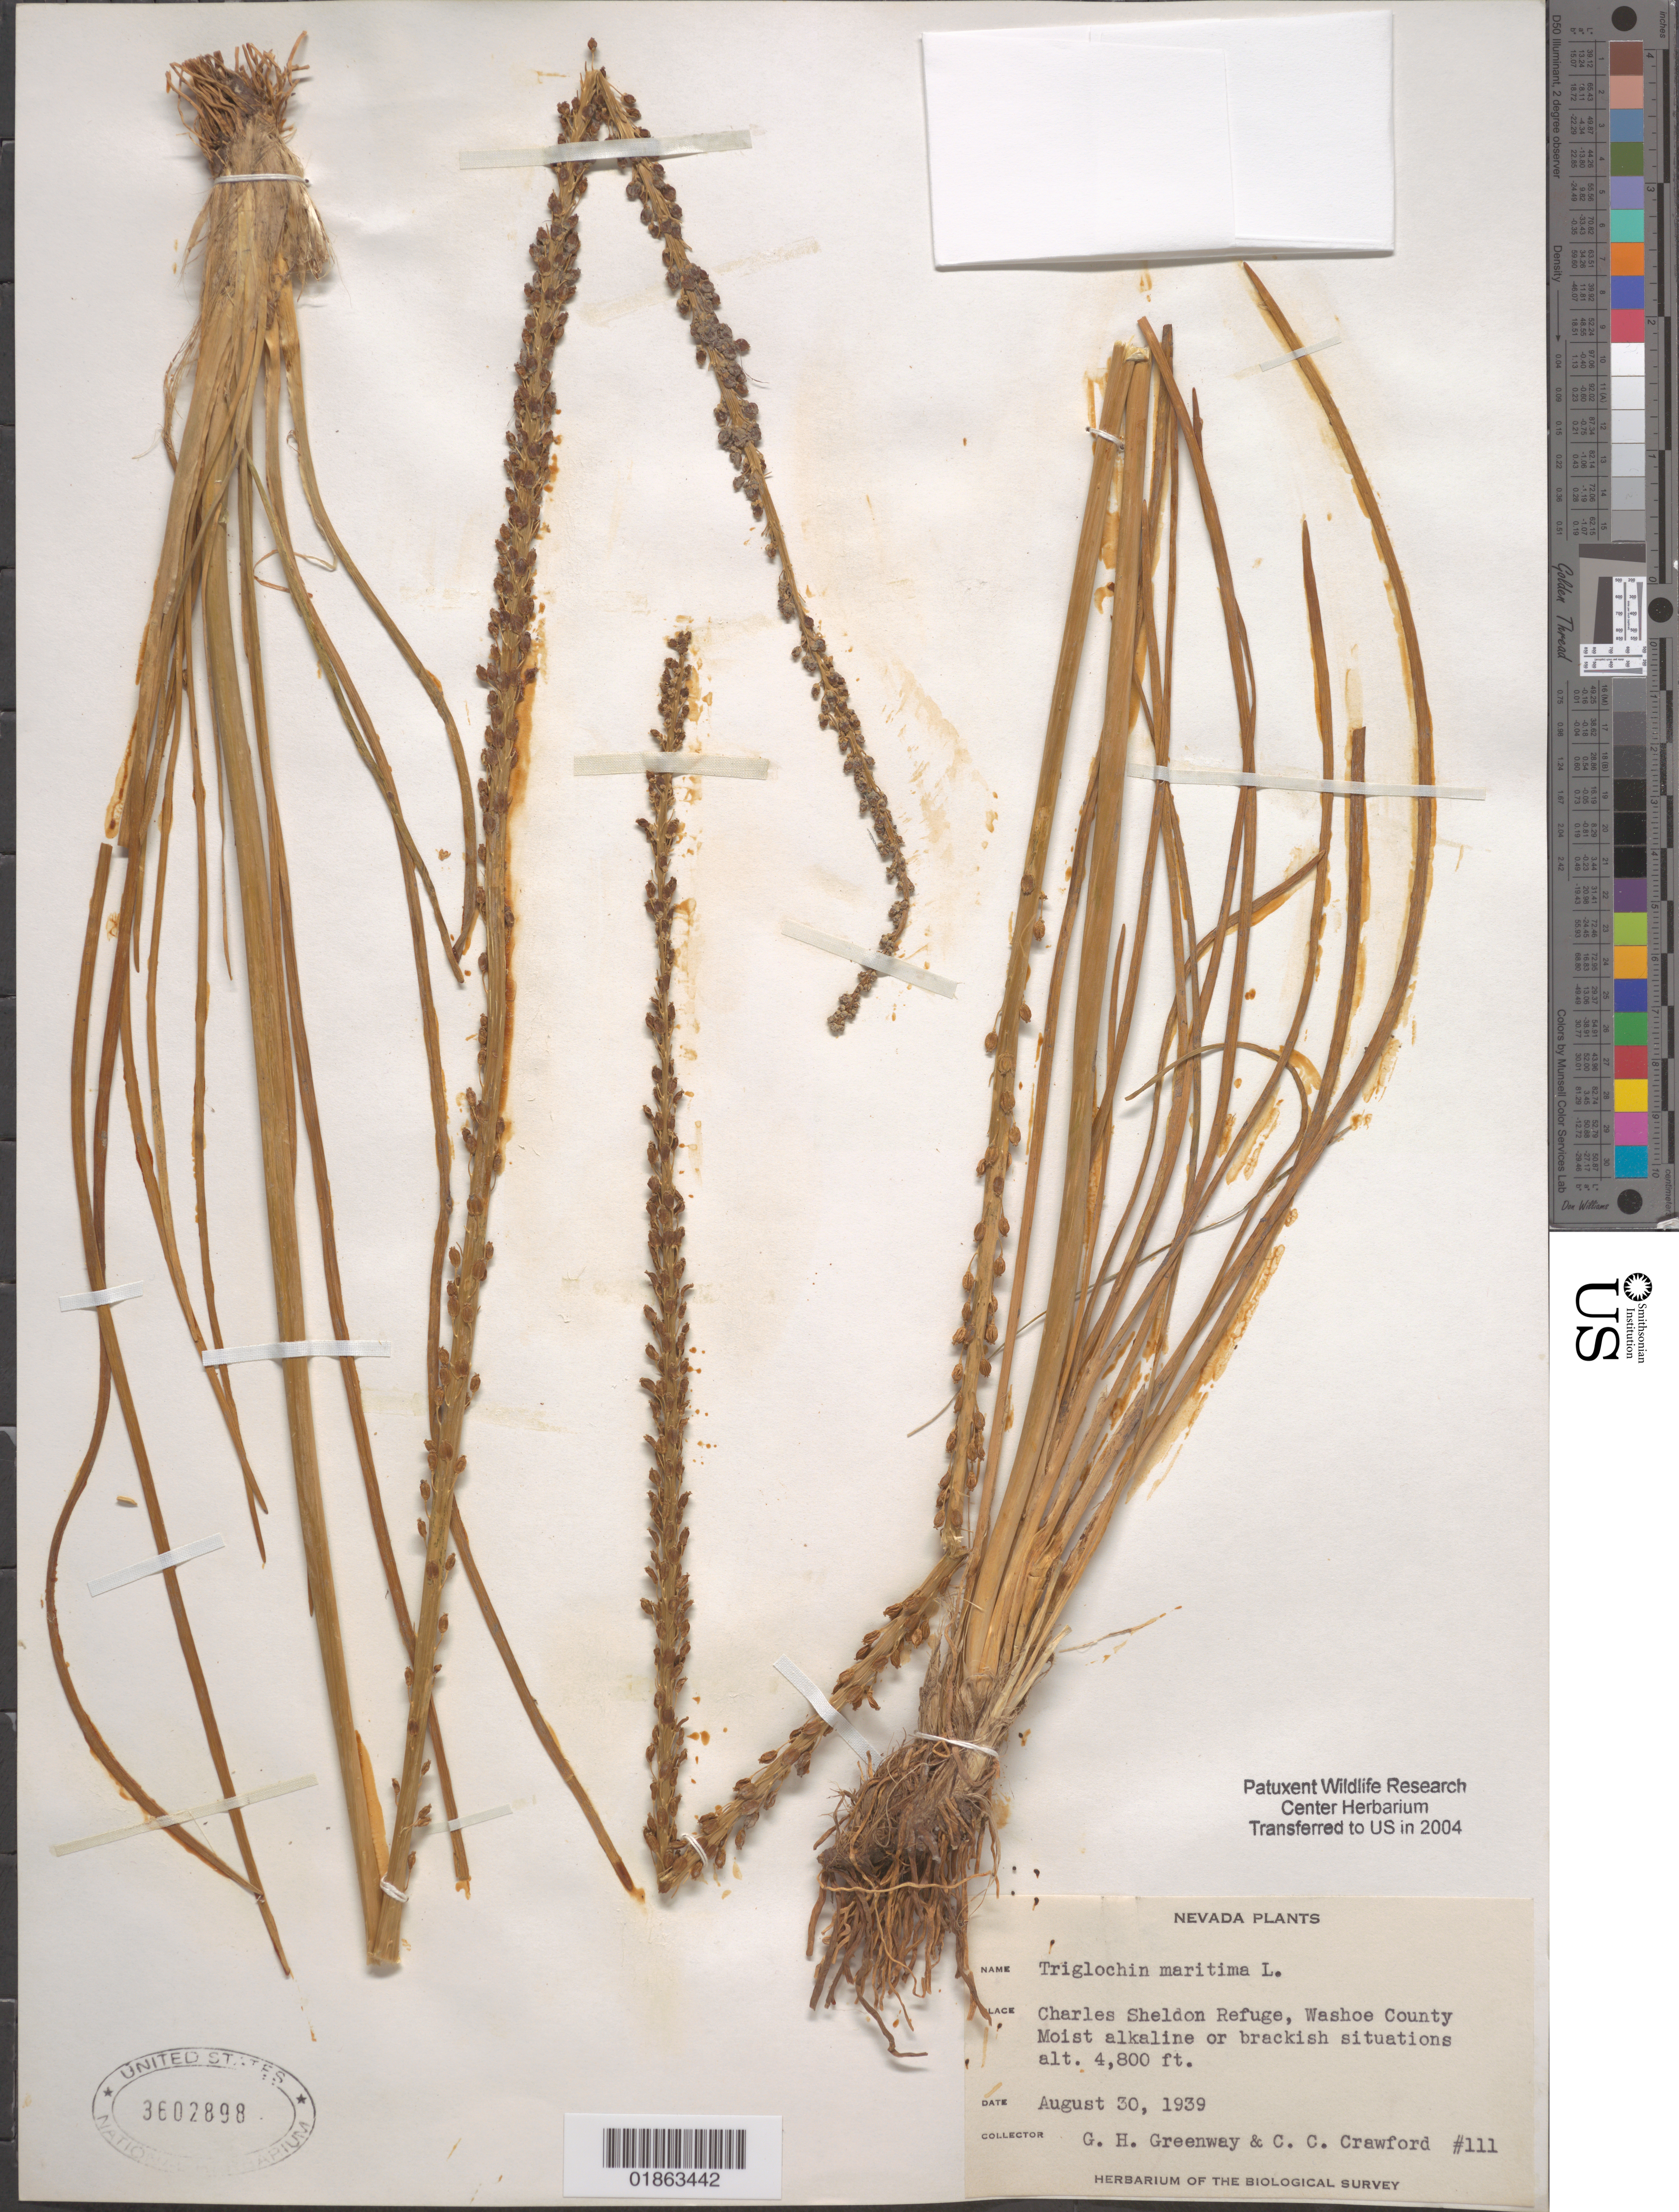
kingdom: Plantae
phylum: Tracheophyta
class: Liliopsida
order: Alismatales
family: Juncaginaceae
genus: Triglochin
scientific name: Triglochin maritima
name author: L.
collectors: G. Greenway & C. Crawford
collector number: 111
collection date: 1939-08-30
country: United States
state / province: Nevada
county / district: Washoe County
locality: Charles Sheldon Refuge, Washoe County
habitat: Moist alkaline or brackish situations.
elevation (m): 1463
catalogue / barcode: US 3602898